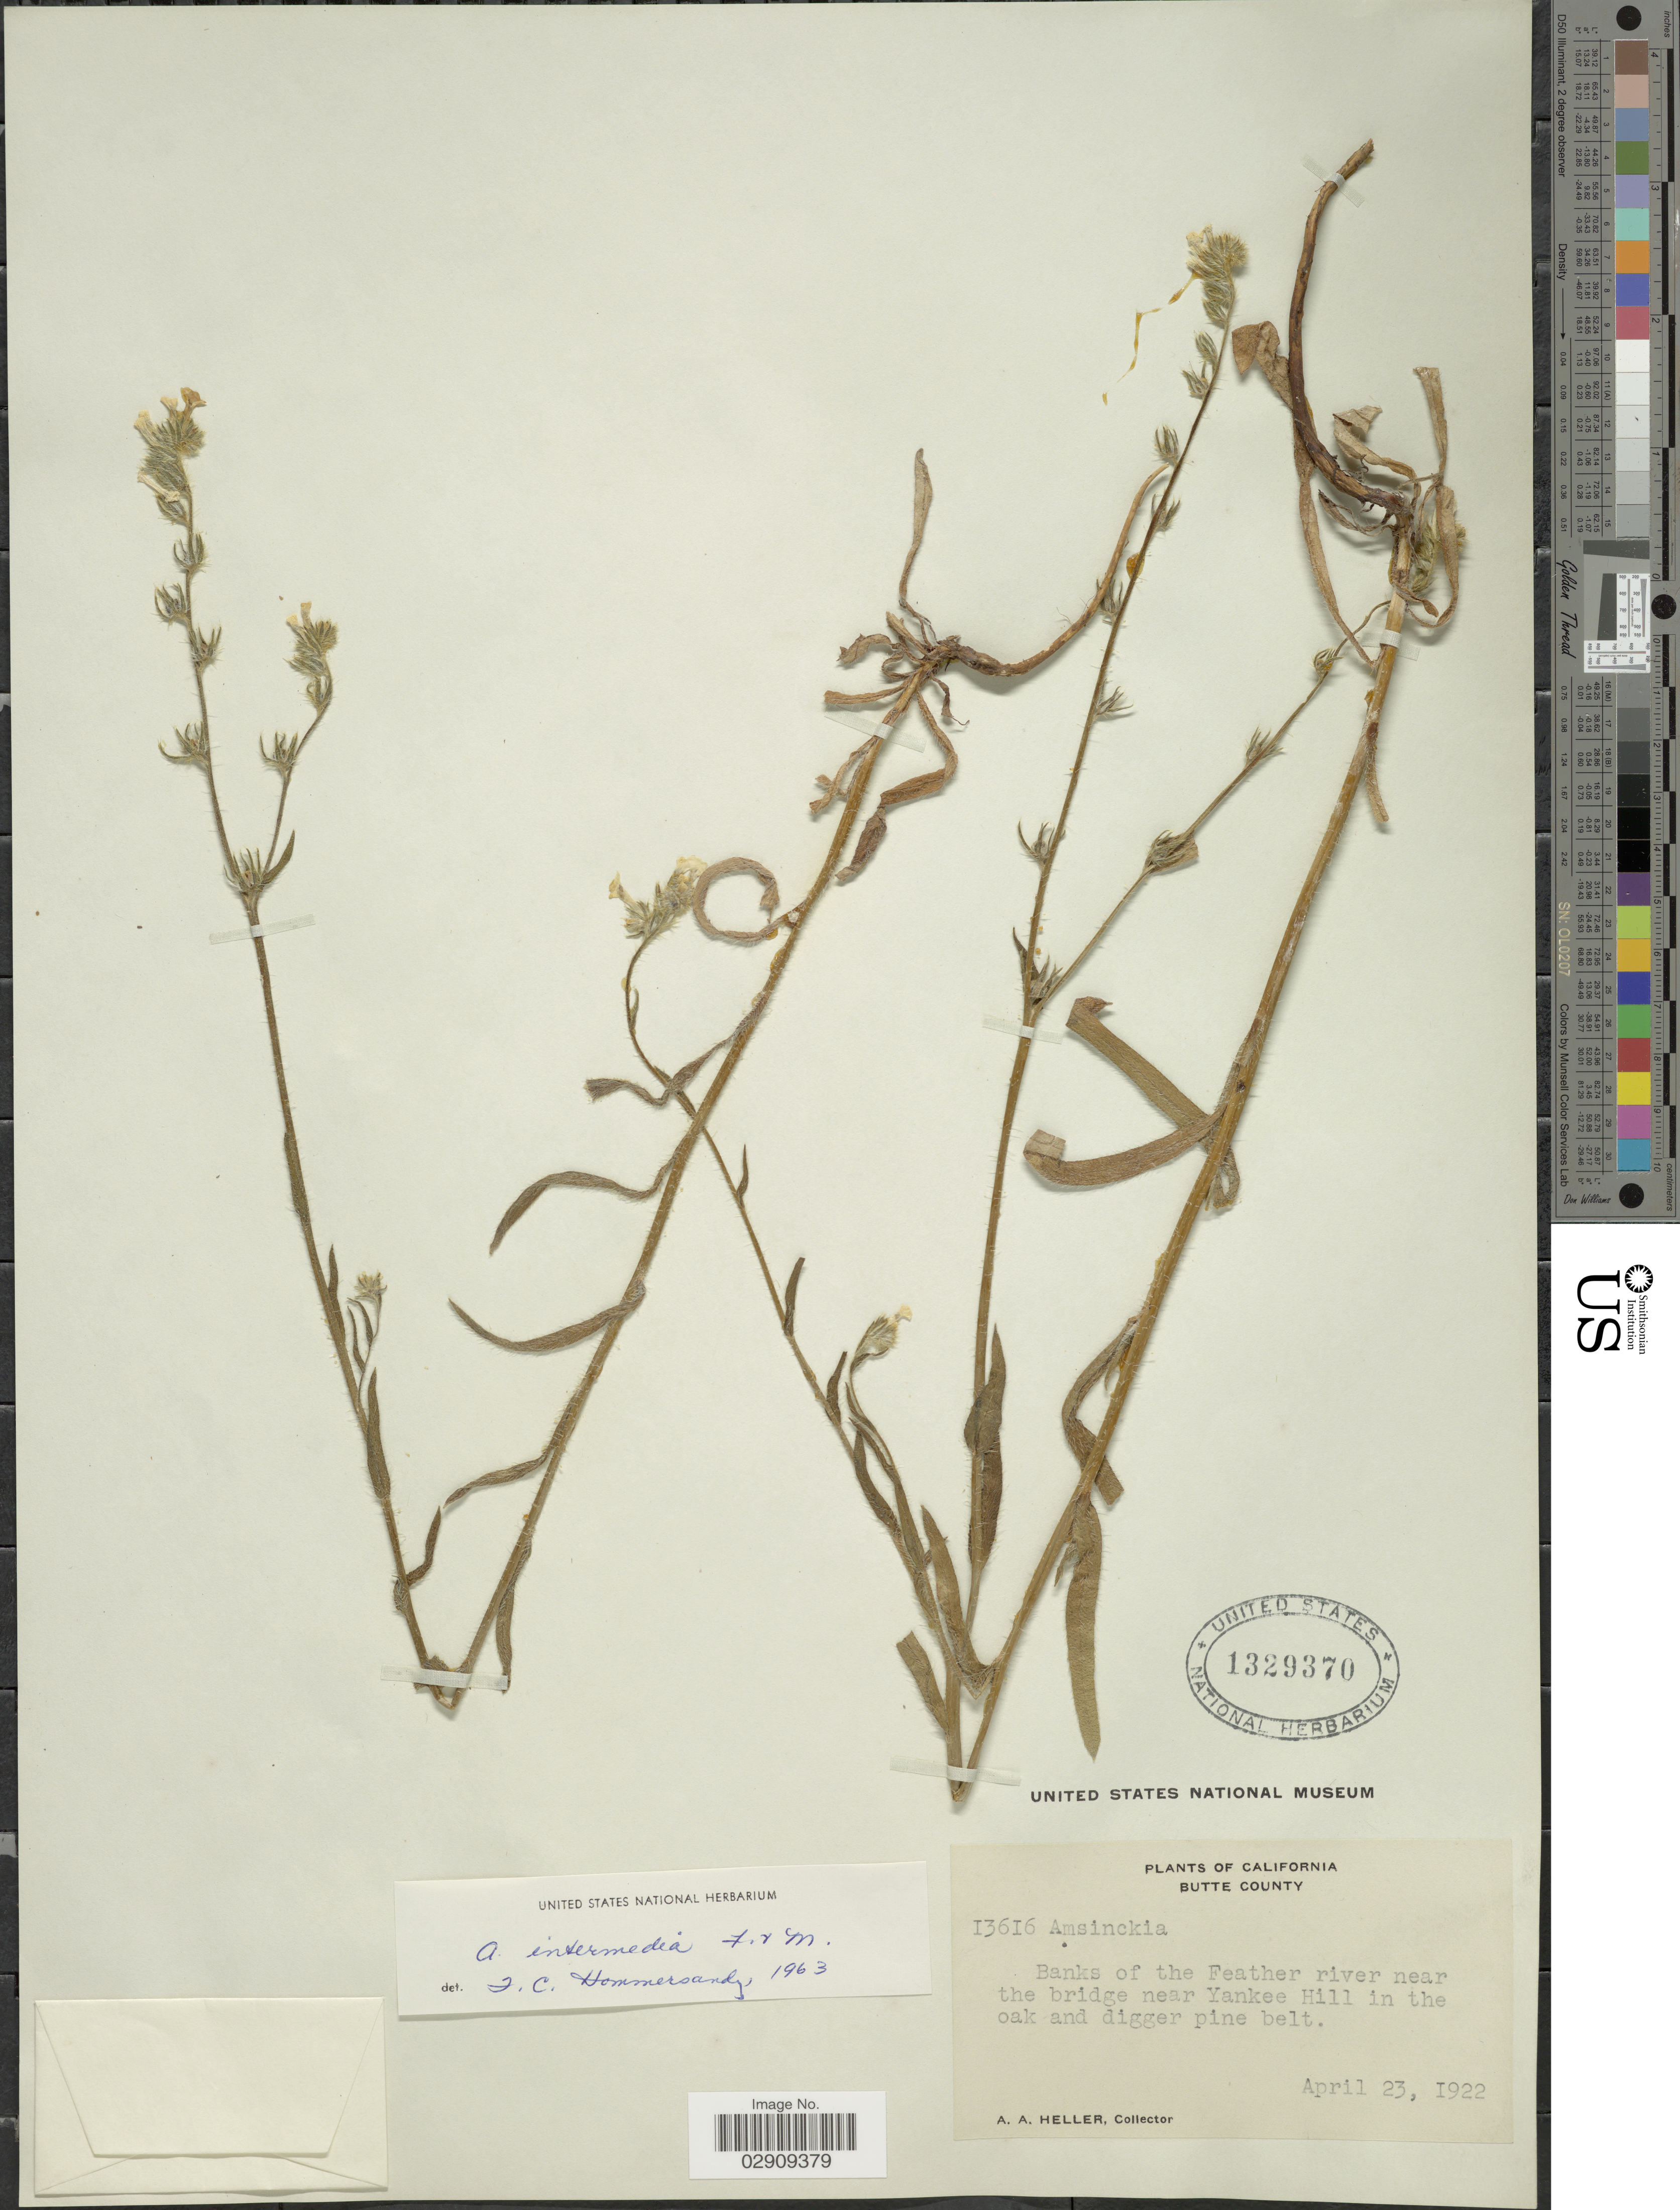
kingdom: Plantae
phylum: Tracheophyta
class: Magnoliopsida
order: Boraginales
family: Boraginaceae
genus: Amsinckia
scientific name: Amsinckia menziesii var. intermedia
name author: (Fisch. & C.A. Mey.) Ganders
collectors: A. A. Heller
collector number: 13616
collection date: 1922-04-23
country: United States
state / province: California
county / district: Butte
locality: Butte County. Banks of the Feather river near the bridge near Yankee Hill in the oak and digger pine belt.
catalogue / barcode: US 1329370